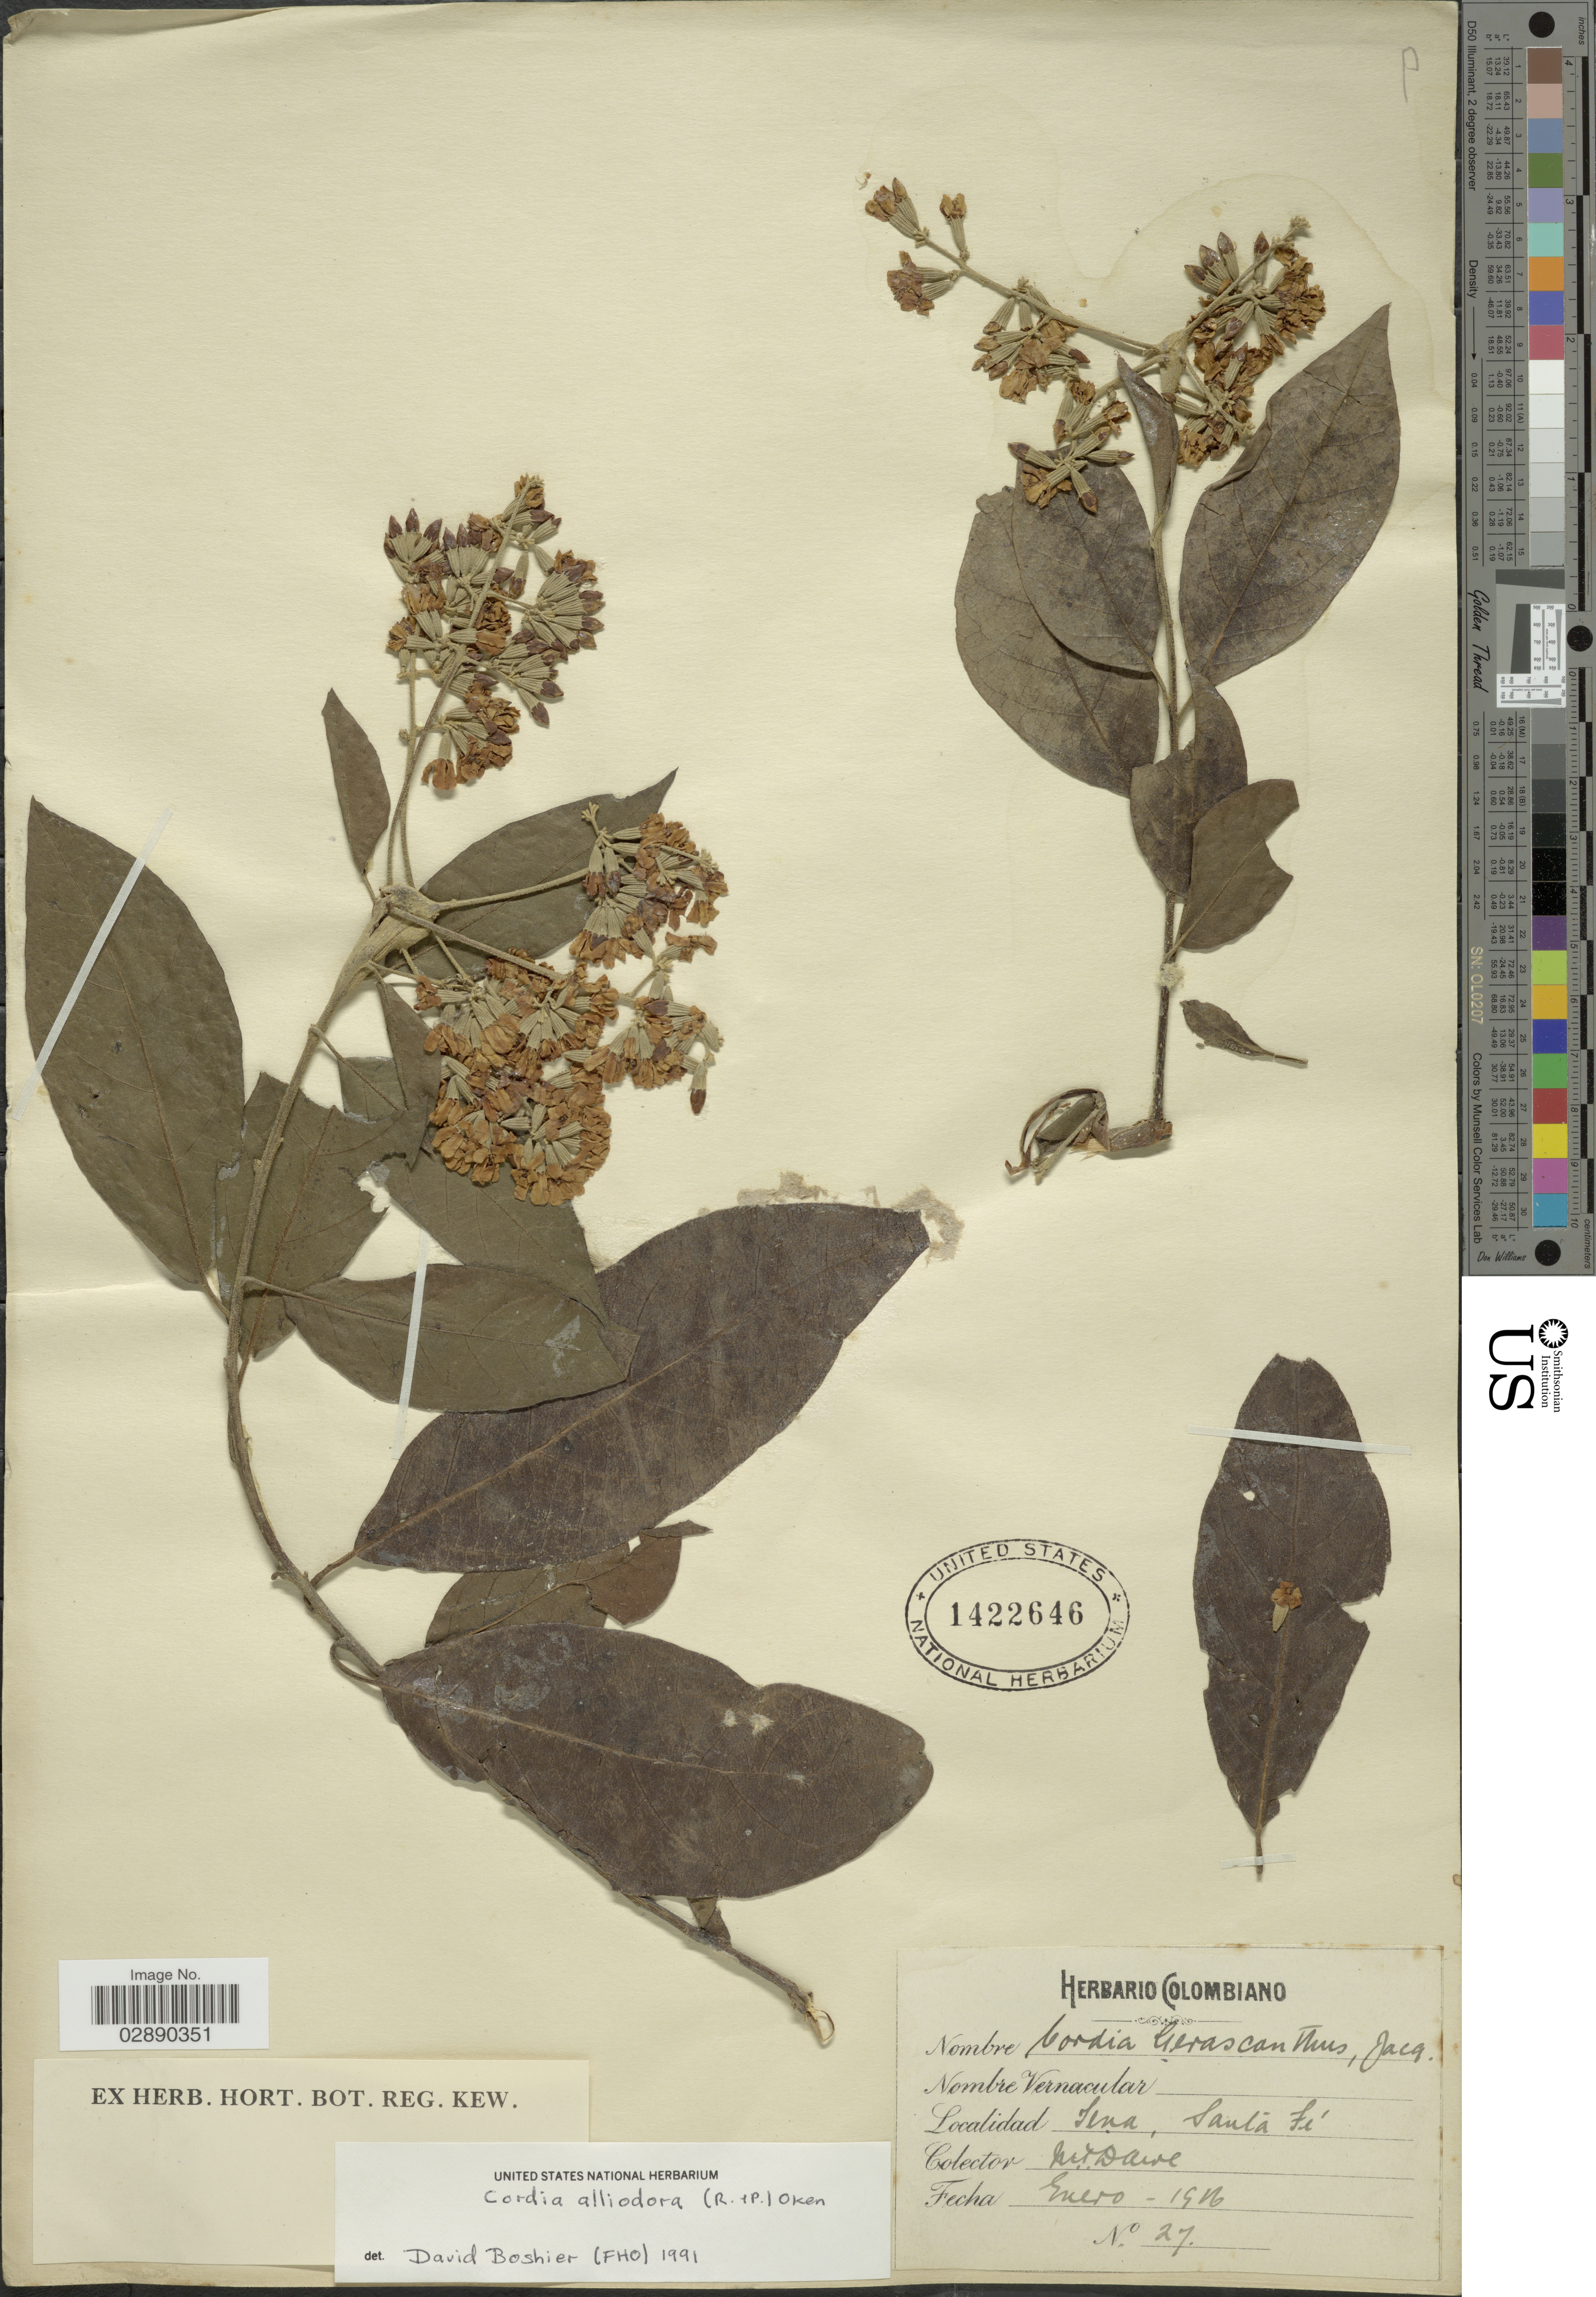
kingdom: Plantae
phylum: Tracheophyta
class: Magnoliopsida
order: Boraginales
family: Cordiaceae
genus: Cordia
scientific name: Cordia alliodora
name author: (Ruiz & Pav.) Oken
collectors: M. T. Dawe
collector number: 27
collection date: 1916-01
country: Colombia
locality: Tena, Santa Fé.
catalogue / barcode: US 1422646